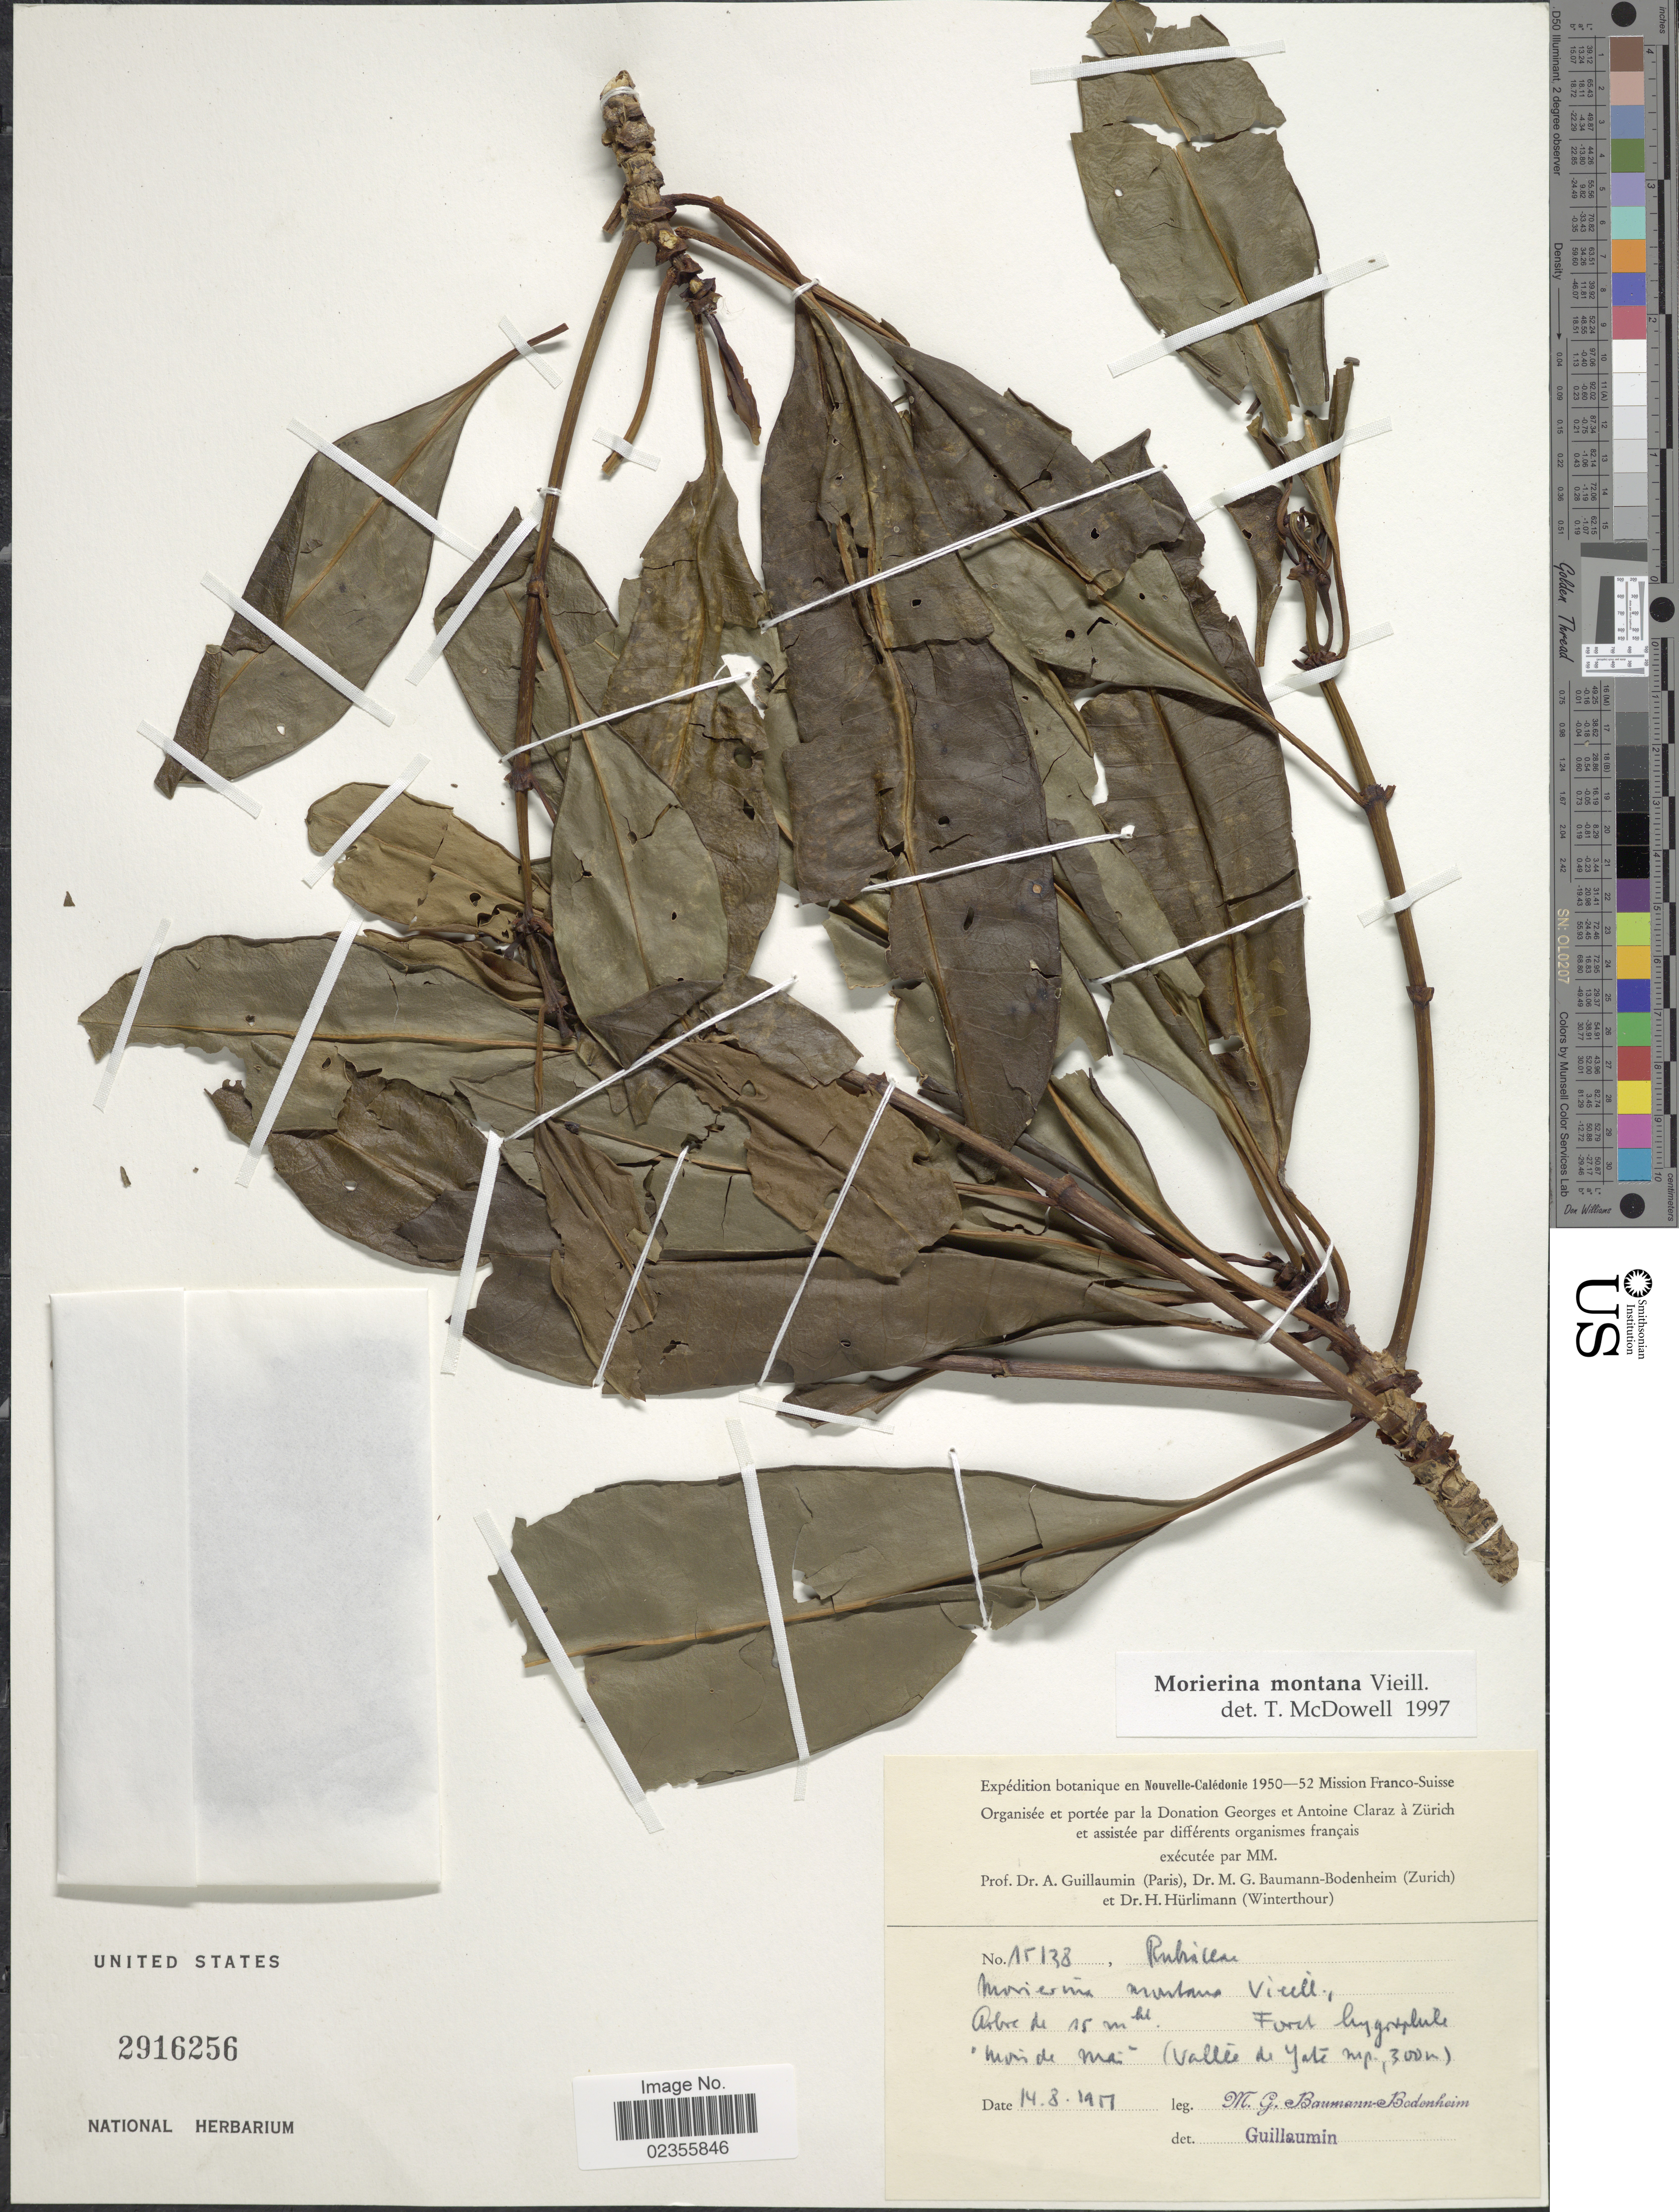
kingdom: Plantae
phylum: Tracheophyta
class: Magnoliopsida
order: Gentianales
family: Rubiaceae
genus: Morierina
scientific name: Morierina montana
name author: Vieill.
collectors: M. G. Baumann-Bodenheim, A. Guillaumin & H. Hürlimann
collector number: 15138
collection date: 1901-08-14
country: New Caledonia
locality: Nouvelle-Caledonie, Moris de Mai (Vallee de Yate mp.). [interpreted]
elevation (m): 300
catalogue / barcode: US 2916256